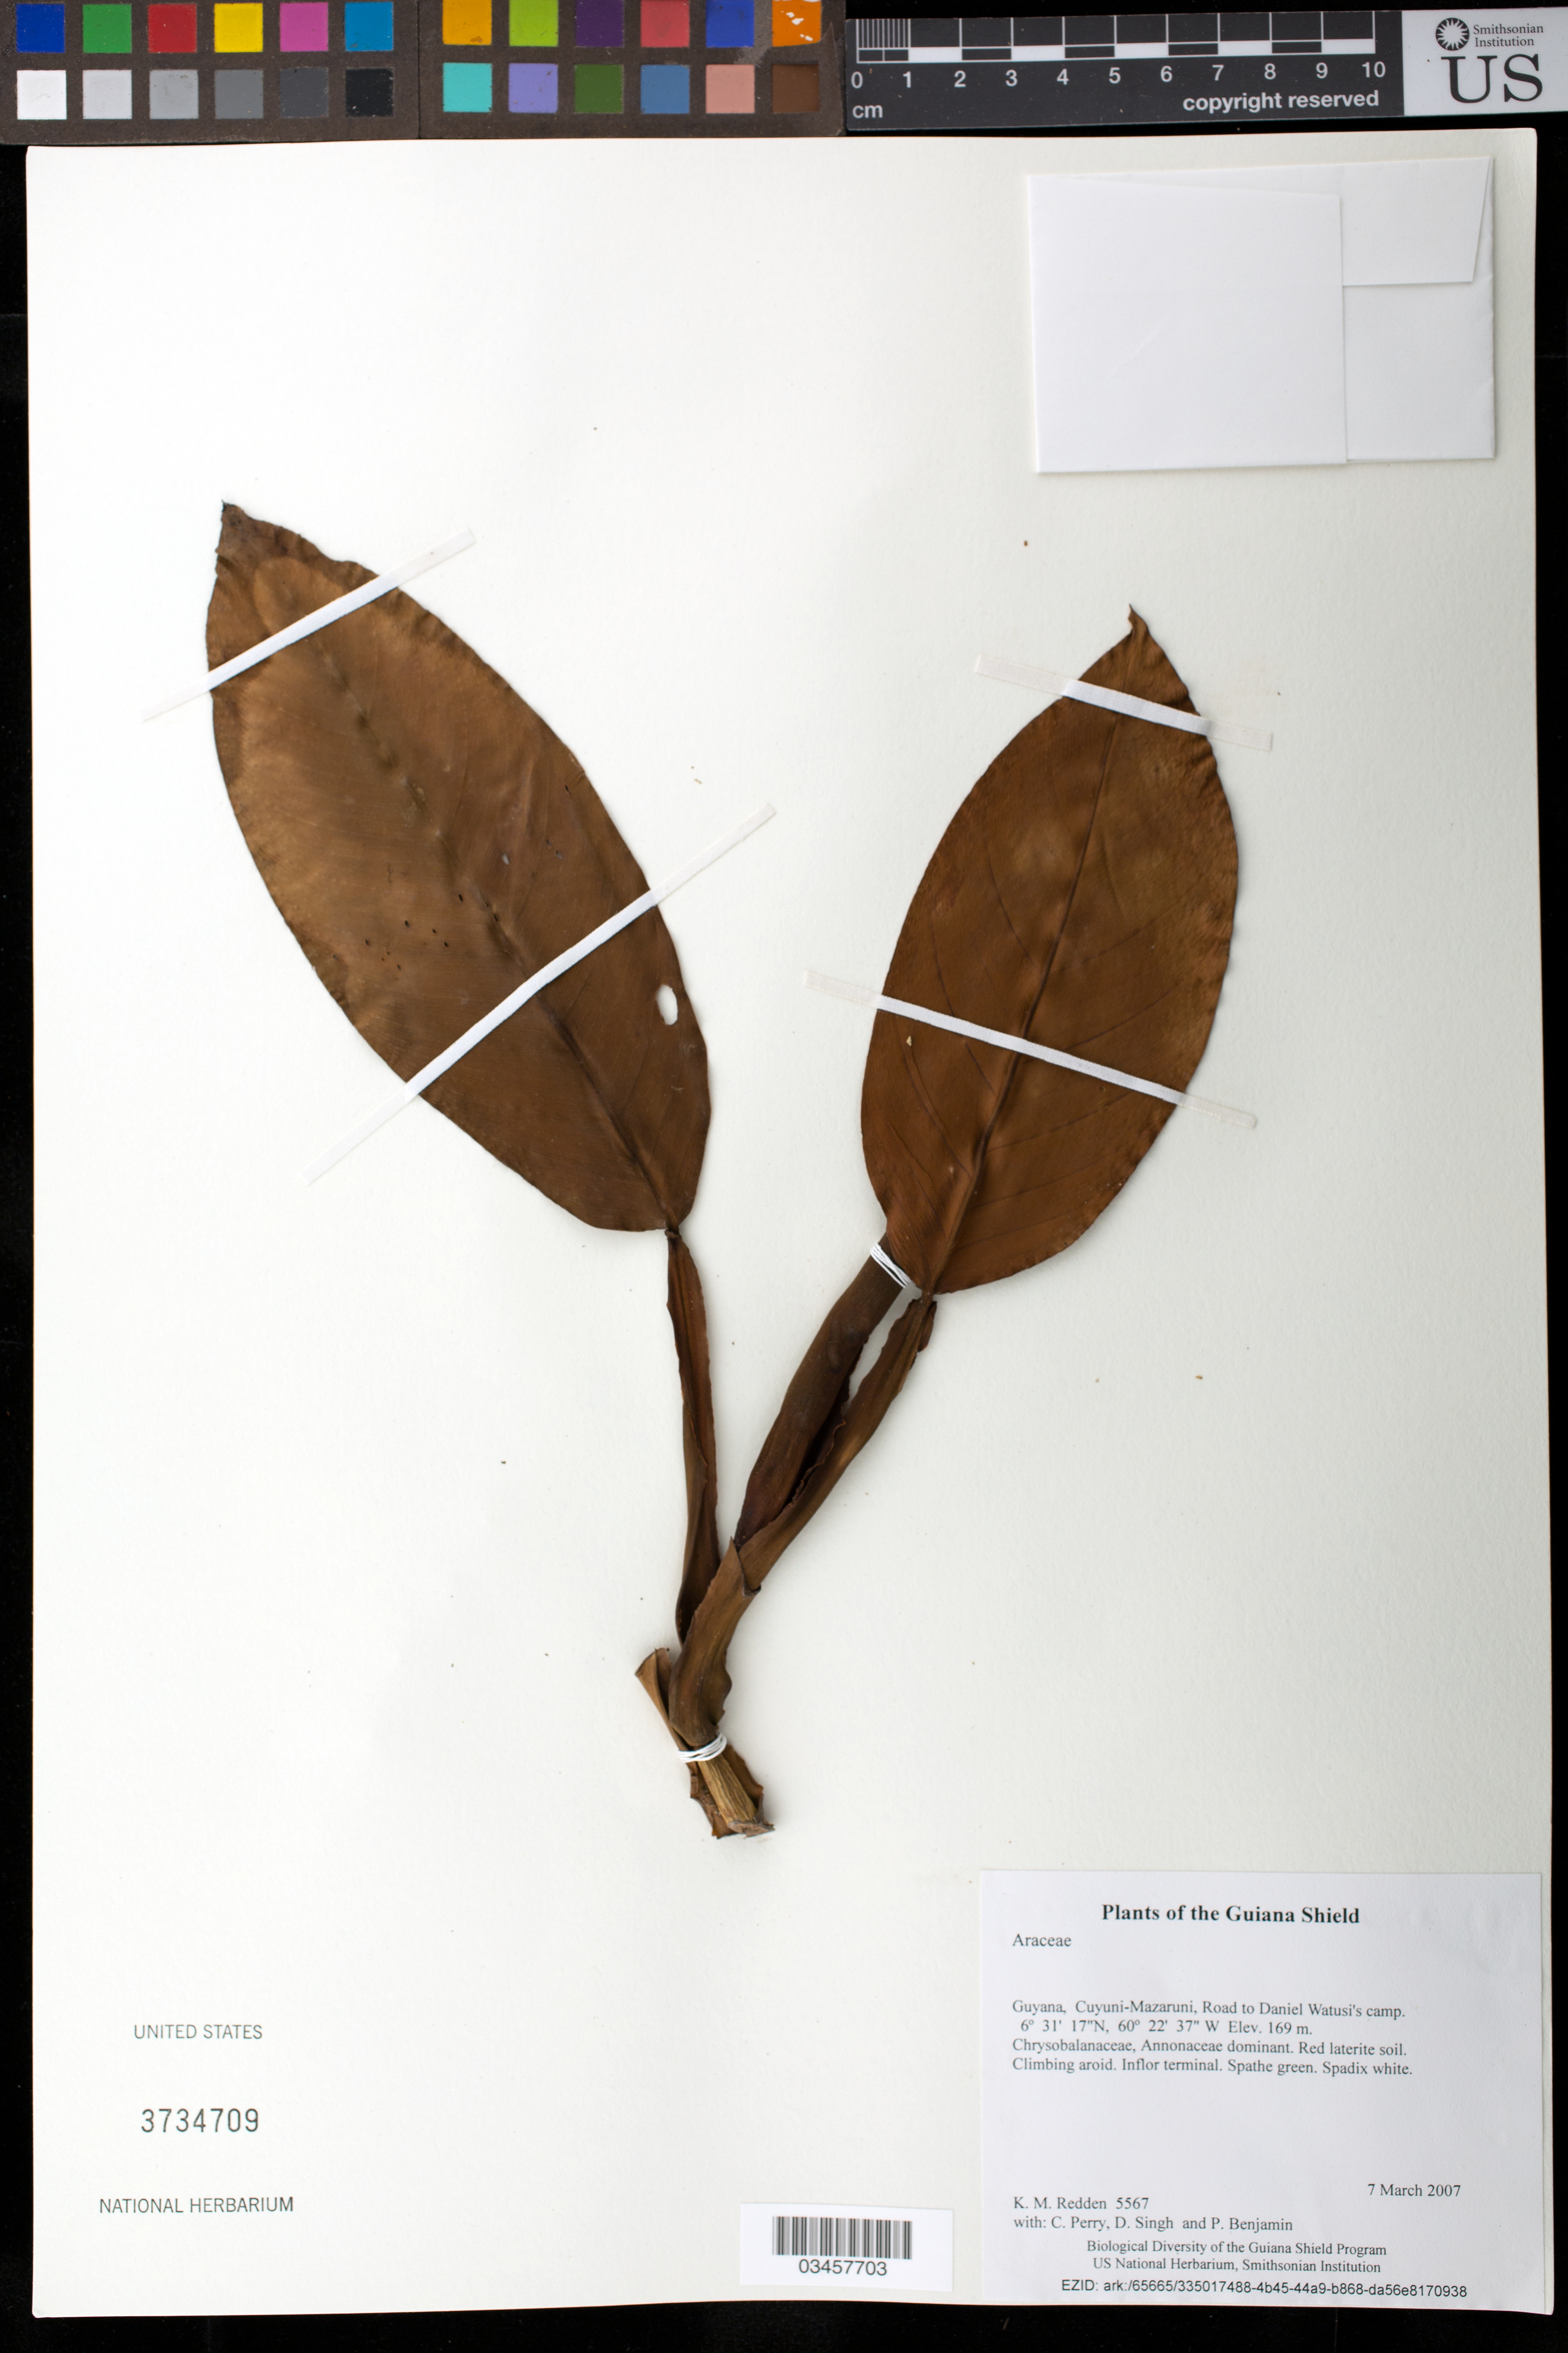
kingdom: Plantae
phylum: Tracheophyta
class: Liliopsida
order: Alismatales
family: Araceae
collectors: K. M. Redden, C. Perry, D. Singh & P. Benjamin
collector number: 5567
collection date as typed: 7 March 2007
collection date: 2007-03-07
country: Guyana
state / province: Cuyuni-Mazaruni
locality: Road to Daniel Watusi's camp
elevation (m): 169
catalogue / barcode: US 3734709